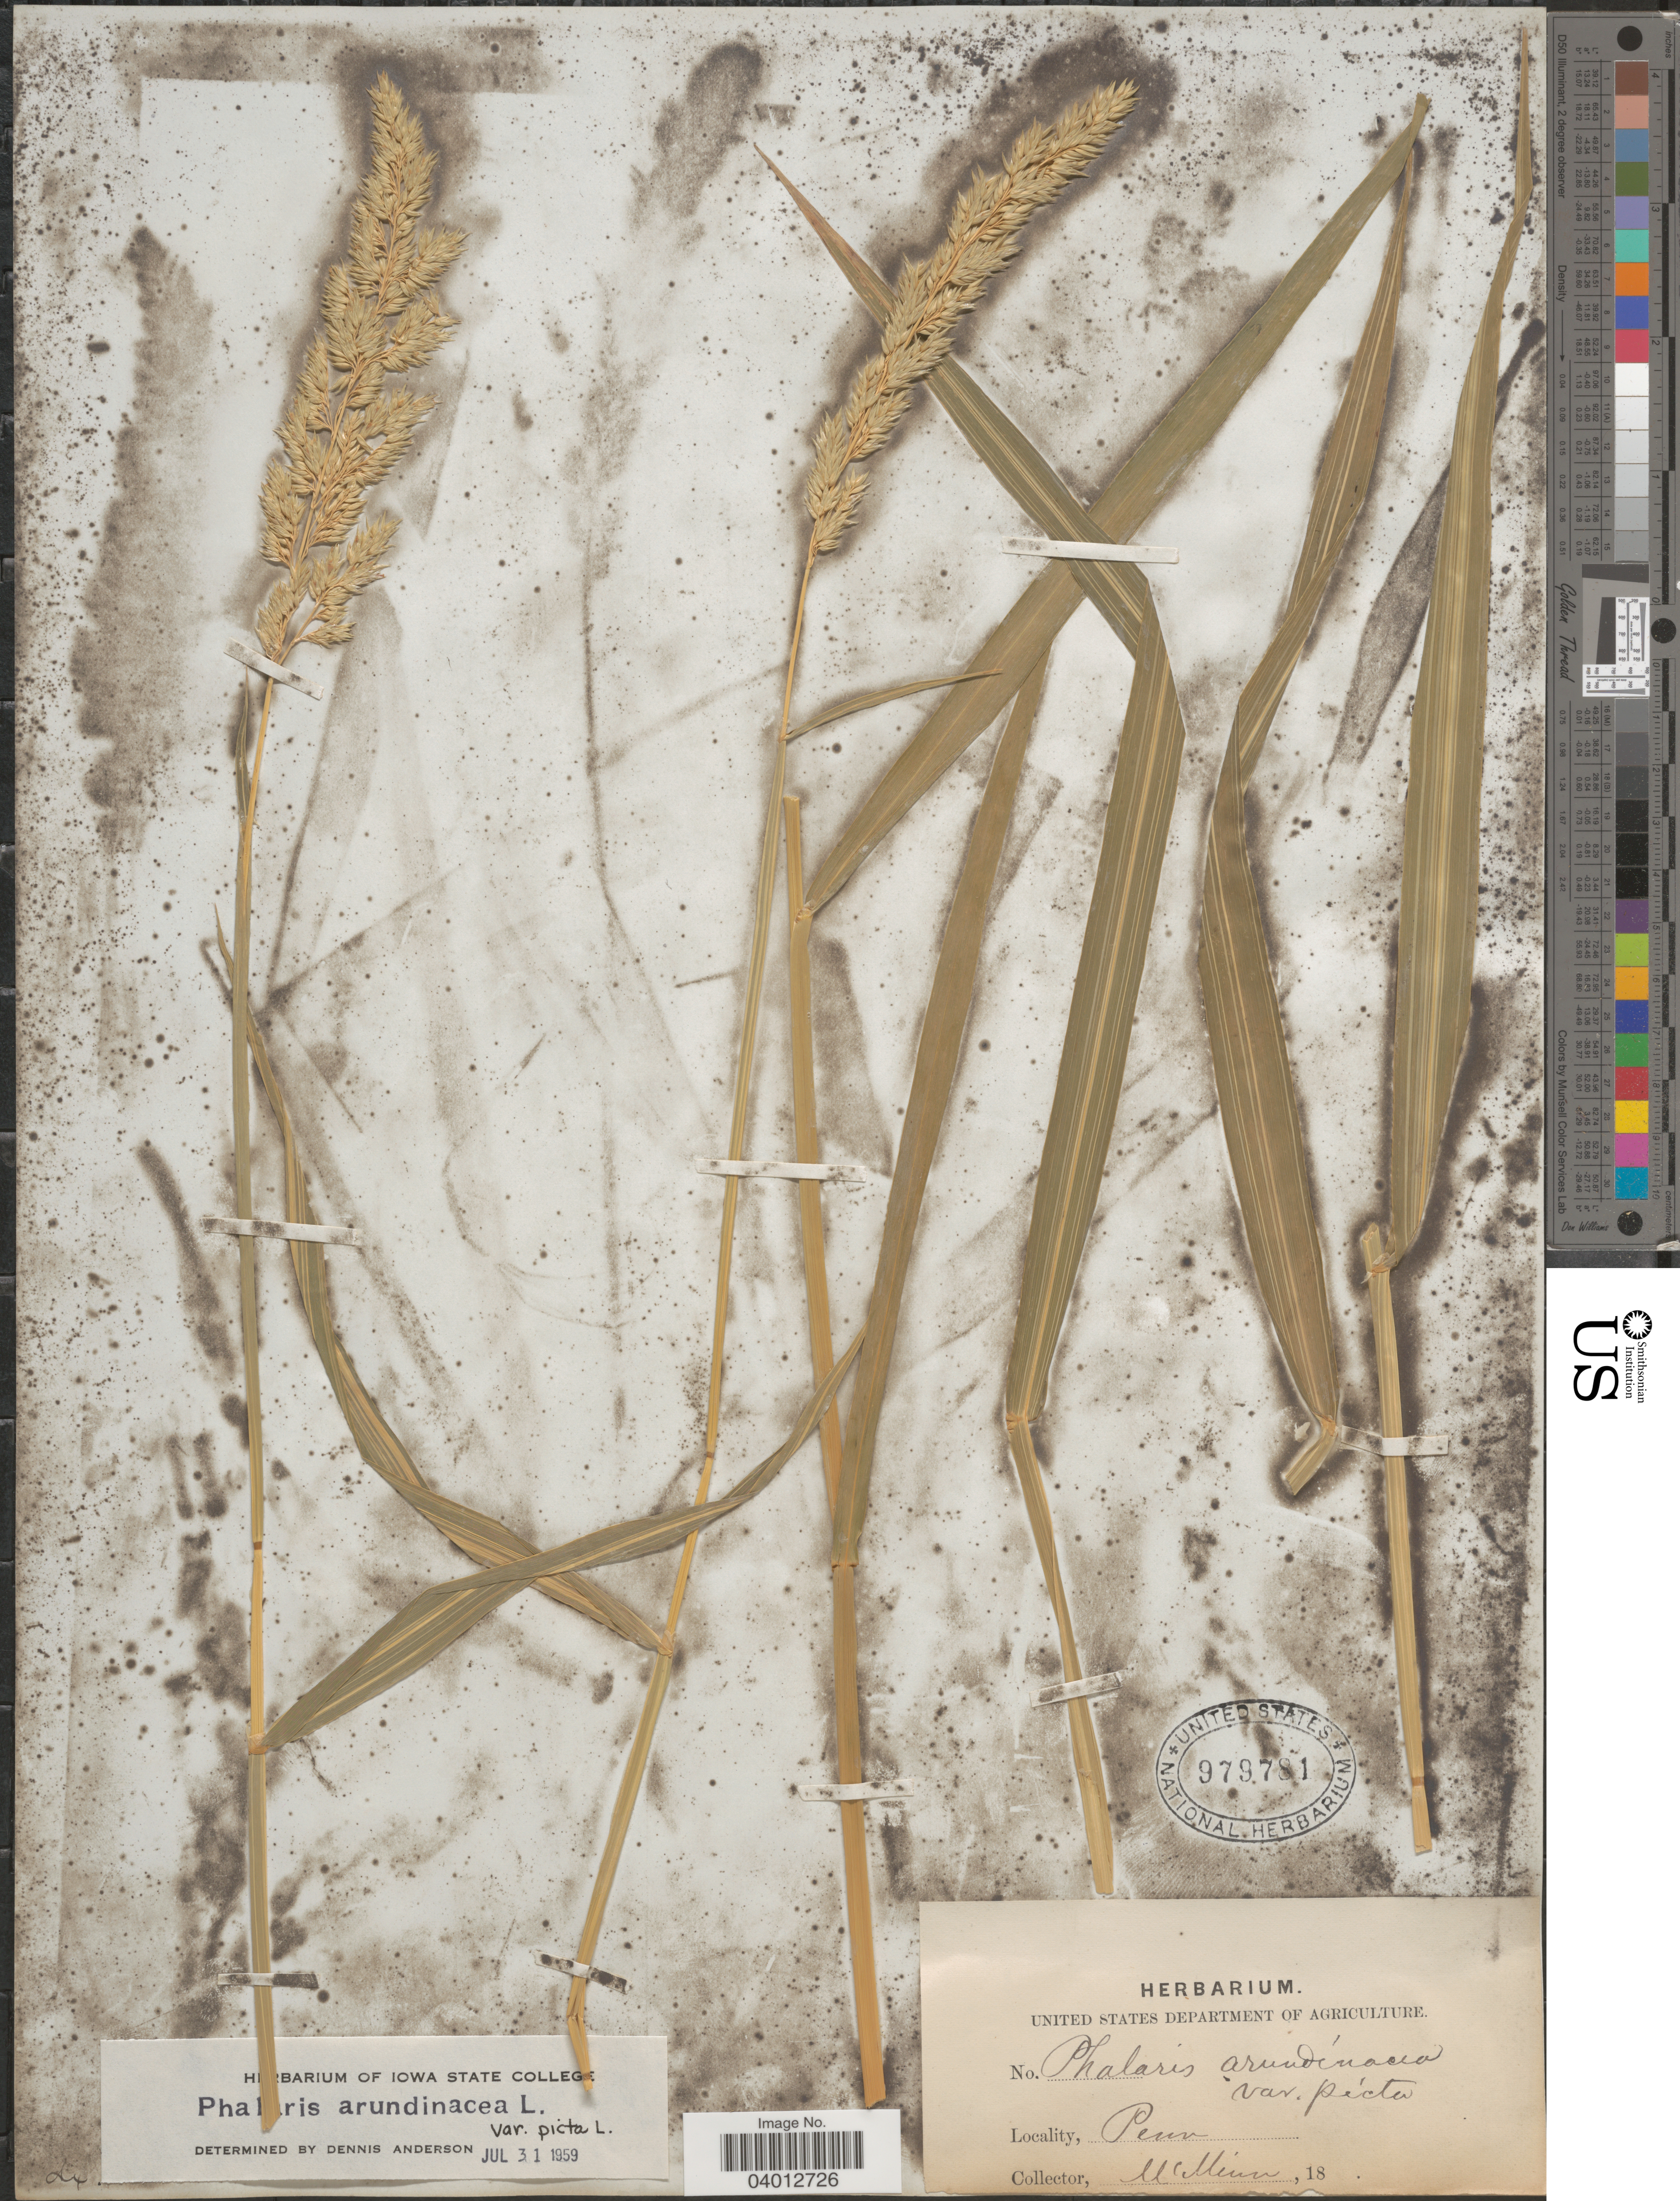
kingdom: Plantae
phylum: Tracheophyta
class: Liliopsida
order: Poales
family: Poaceae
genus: Phalaris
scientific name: Phalaris arundinacea var. picta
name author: Lam.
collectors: McMinn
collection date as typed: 18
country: United States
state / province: Pennsylvania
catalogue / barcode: US 979781